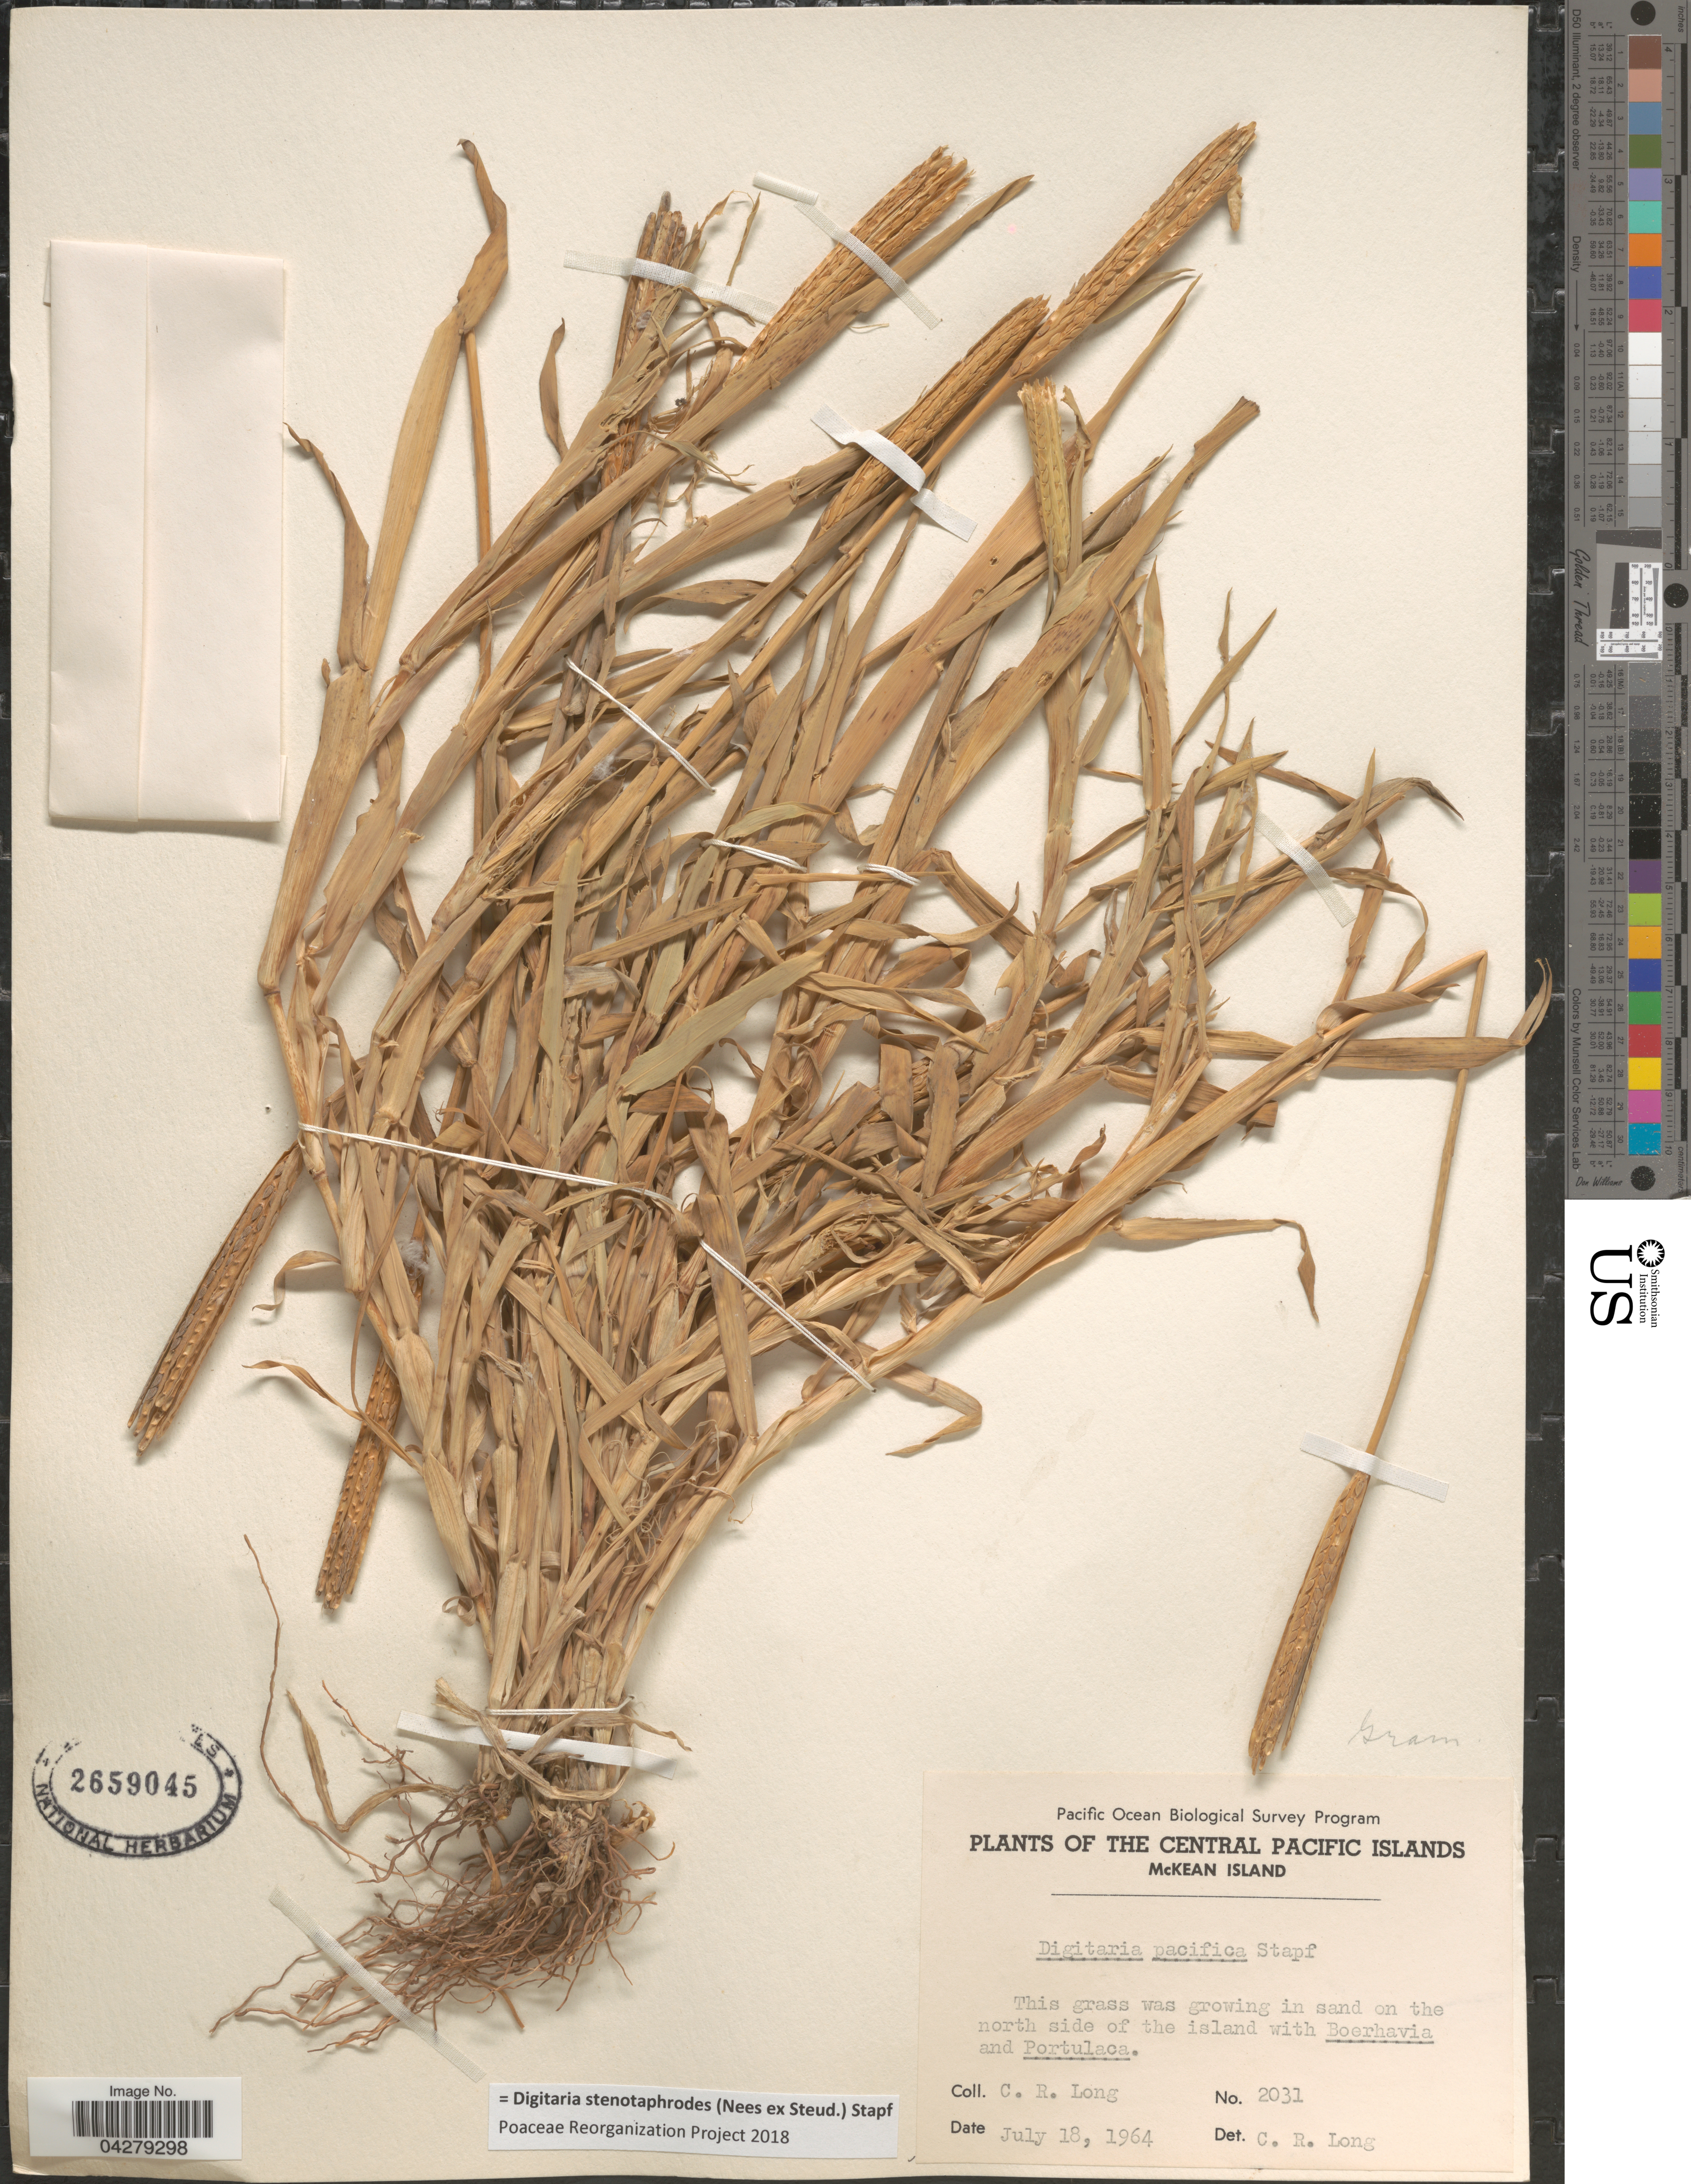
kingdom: Plantae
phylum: Tracheophyta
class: Liliopsida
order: Poales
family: Poaceae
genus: Digitaria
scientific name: Digitaria stenotaphrodes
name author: (Steud.) Stapf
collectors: C. R. Long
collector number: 2031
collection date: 1964-07-18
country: Kiribati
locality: Pacific Ocean Biological Survey Program. The Central Pacific Islands. McKean Island. On the north side of the island.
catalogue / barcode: US 2659045